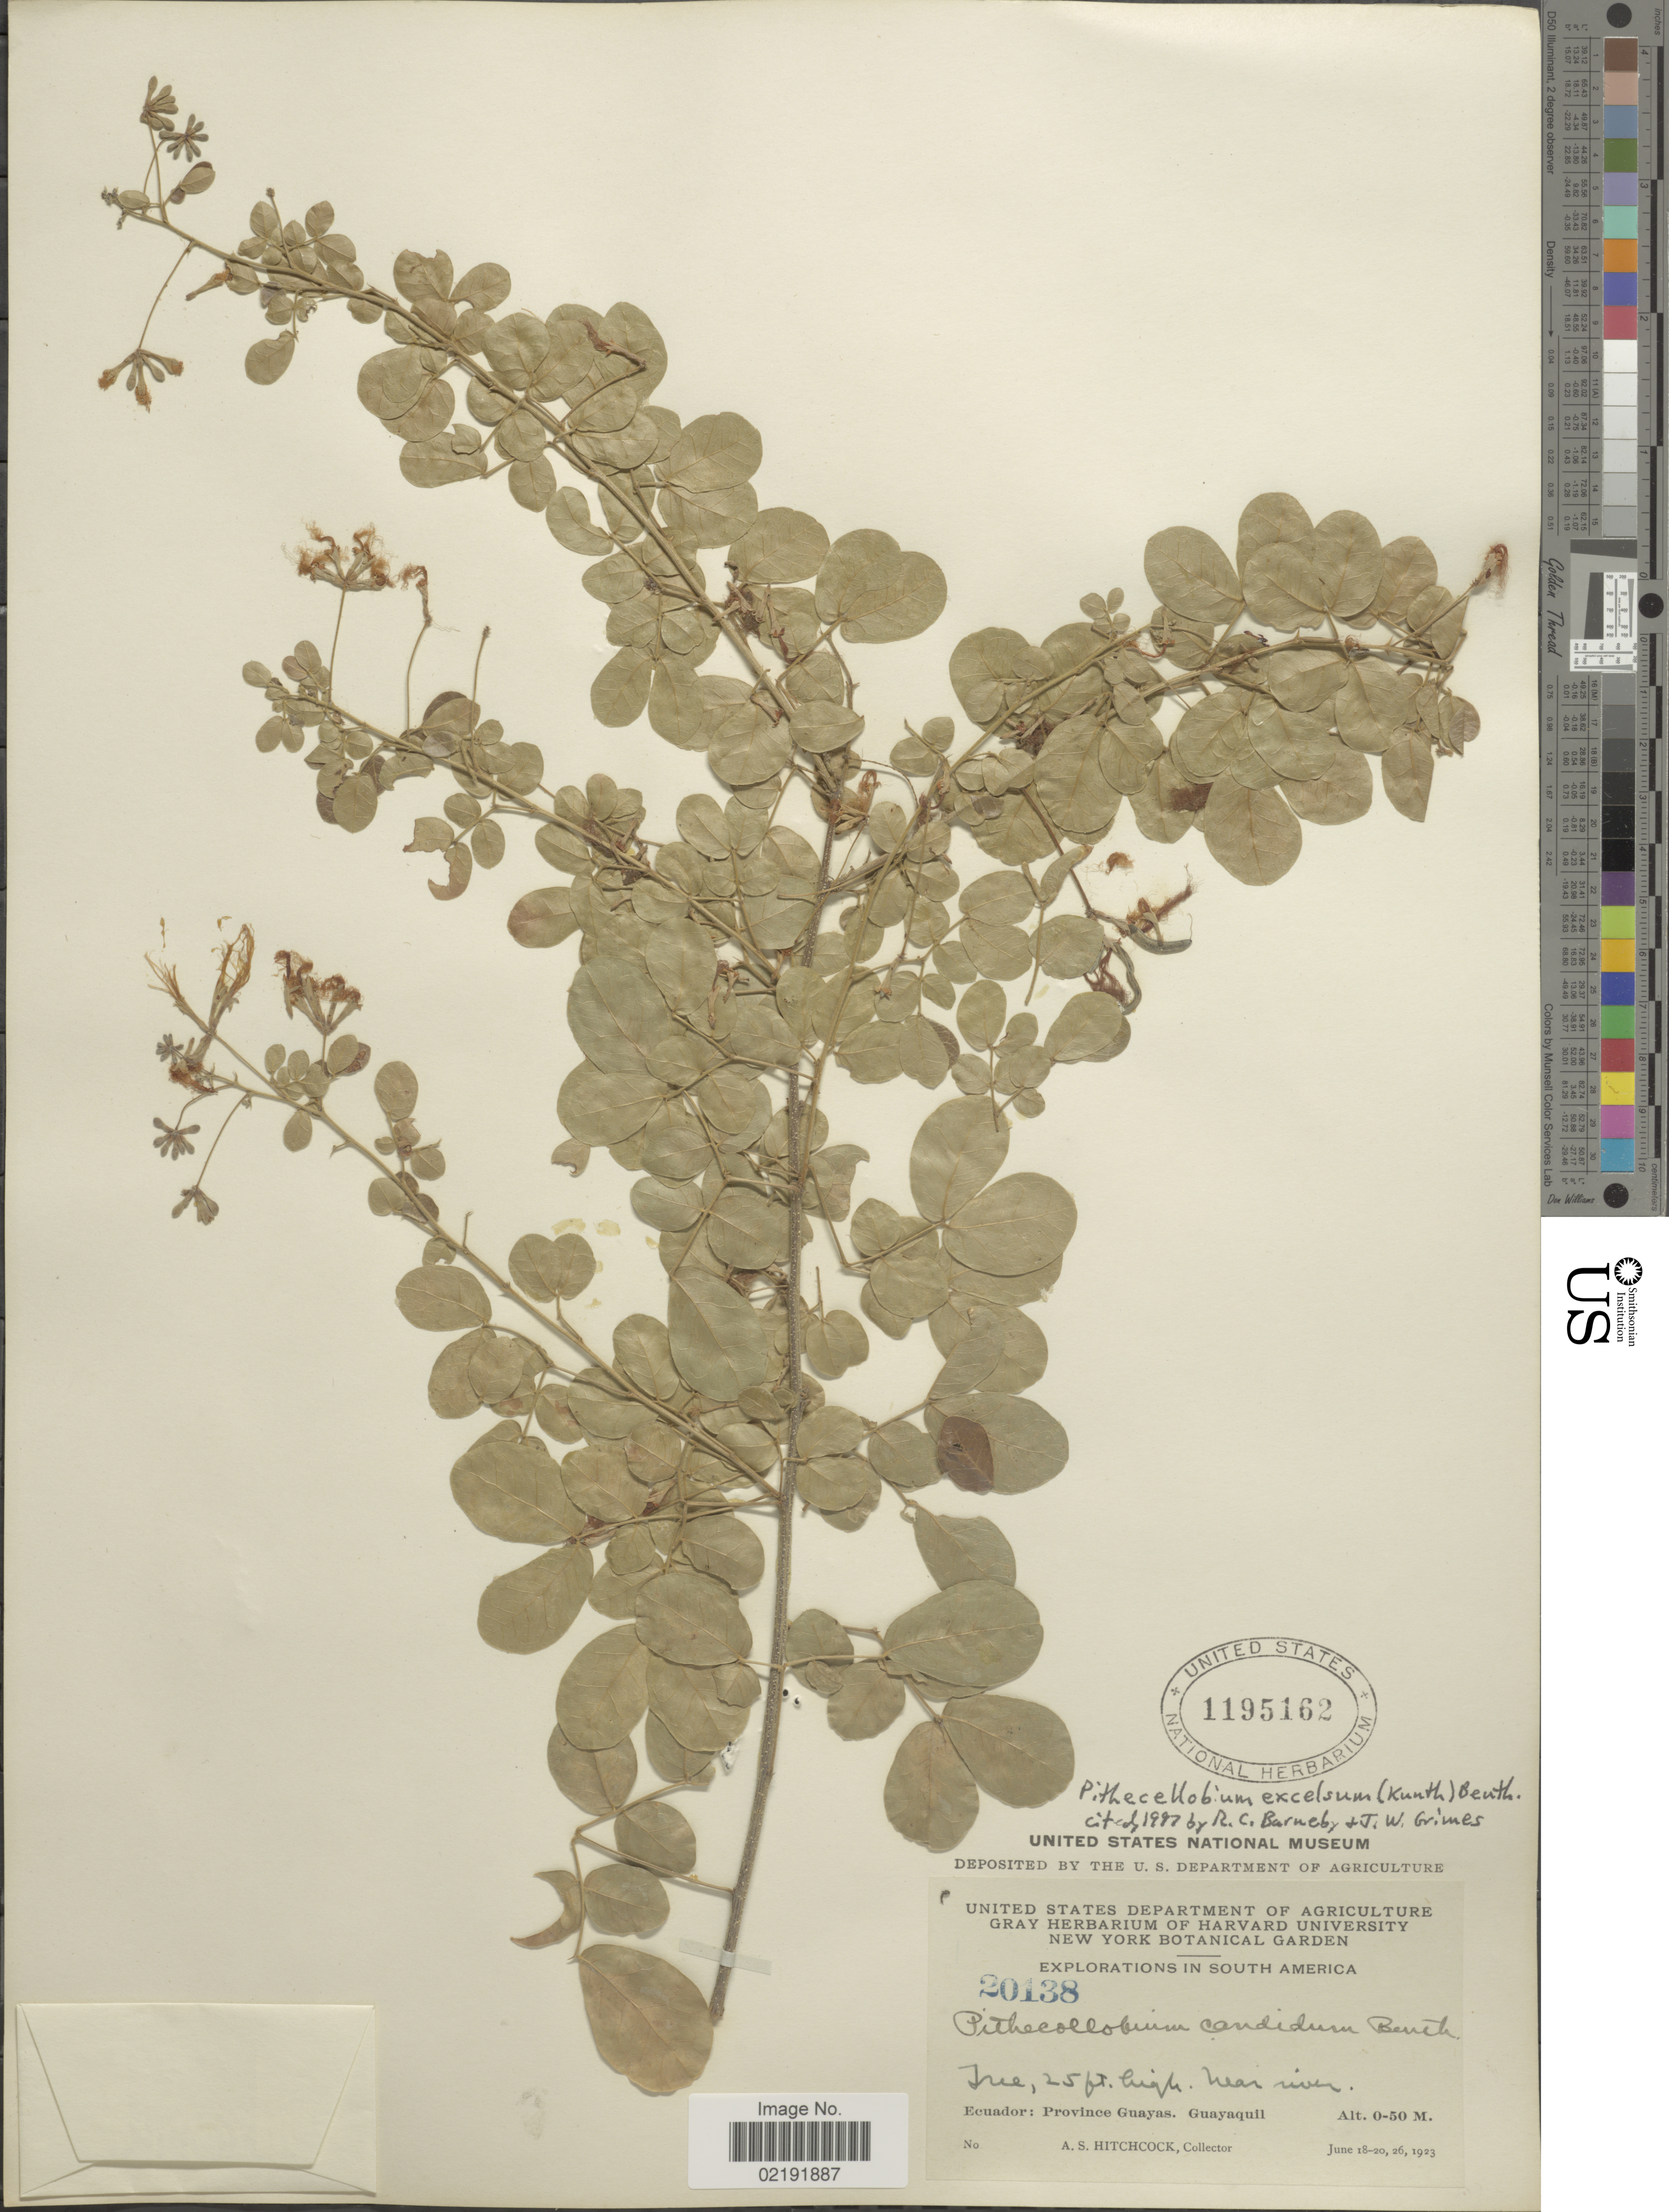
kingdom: Plantae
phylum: Tracheophyta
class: Magnoliopsida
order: Fabales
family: Fabaceae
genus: Pithecellobium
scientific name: Pithecellobium excelsum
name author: (Kunth) Mart.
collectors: A. S. Hitchcock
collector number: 20138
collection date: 1923-06-18/1923-06-26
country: Ecuador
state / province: Guayas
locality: Ecuador: Province Guayas. Guayaquil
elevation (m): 0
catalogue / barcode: US 1195162